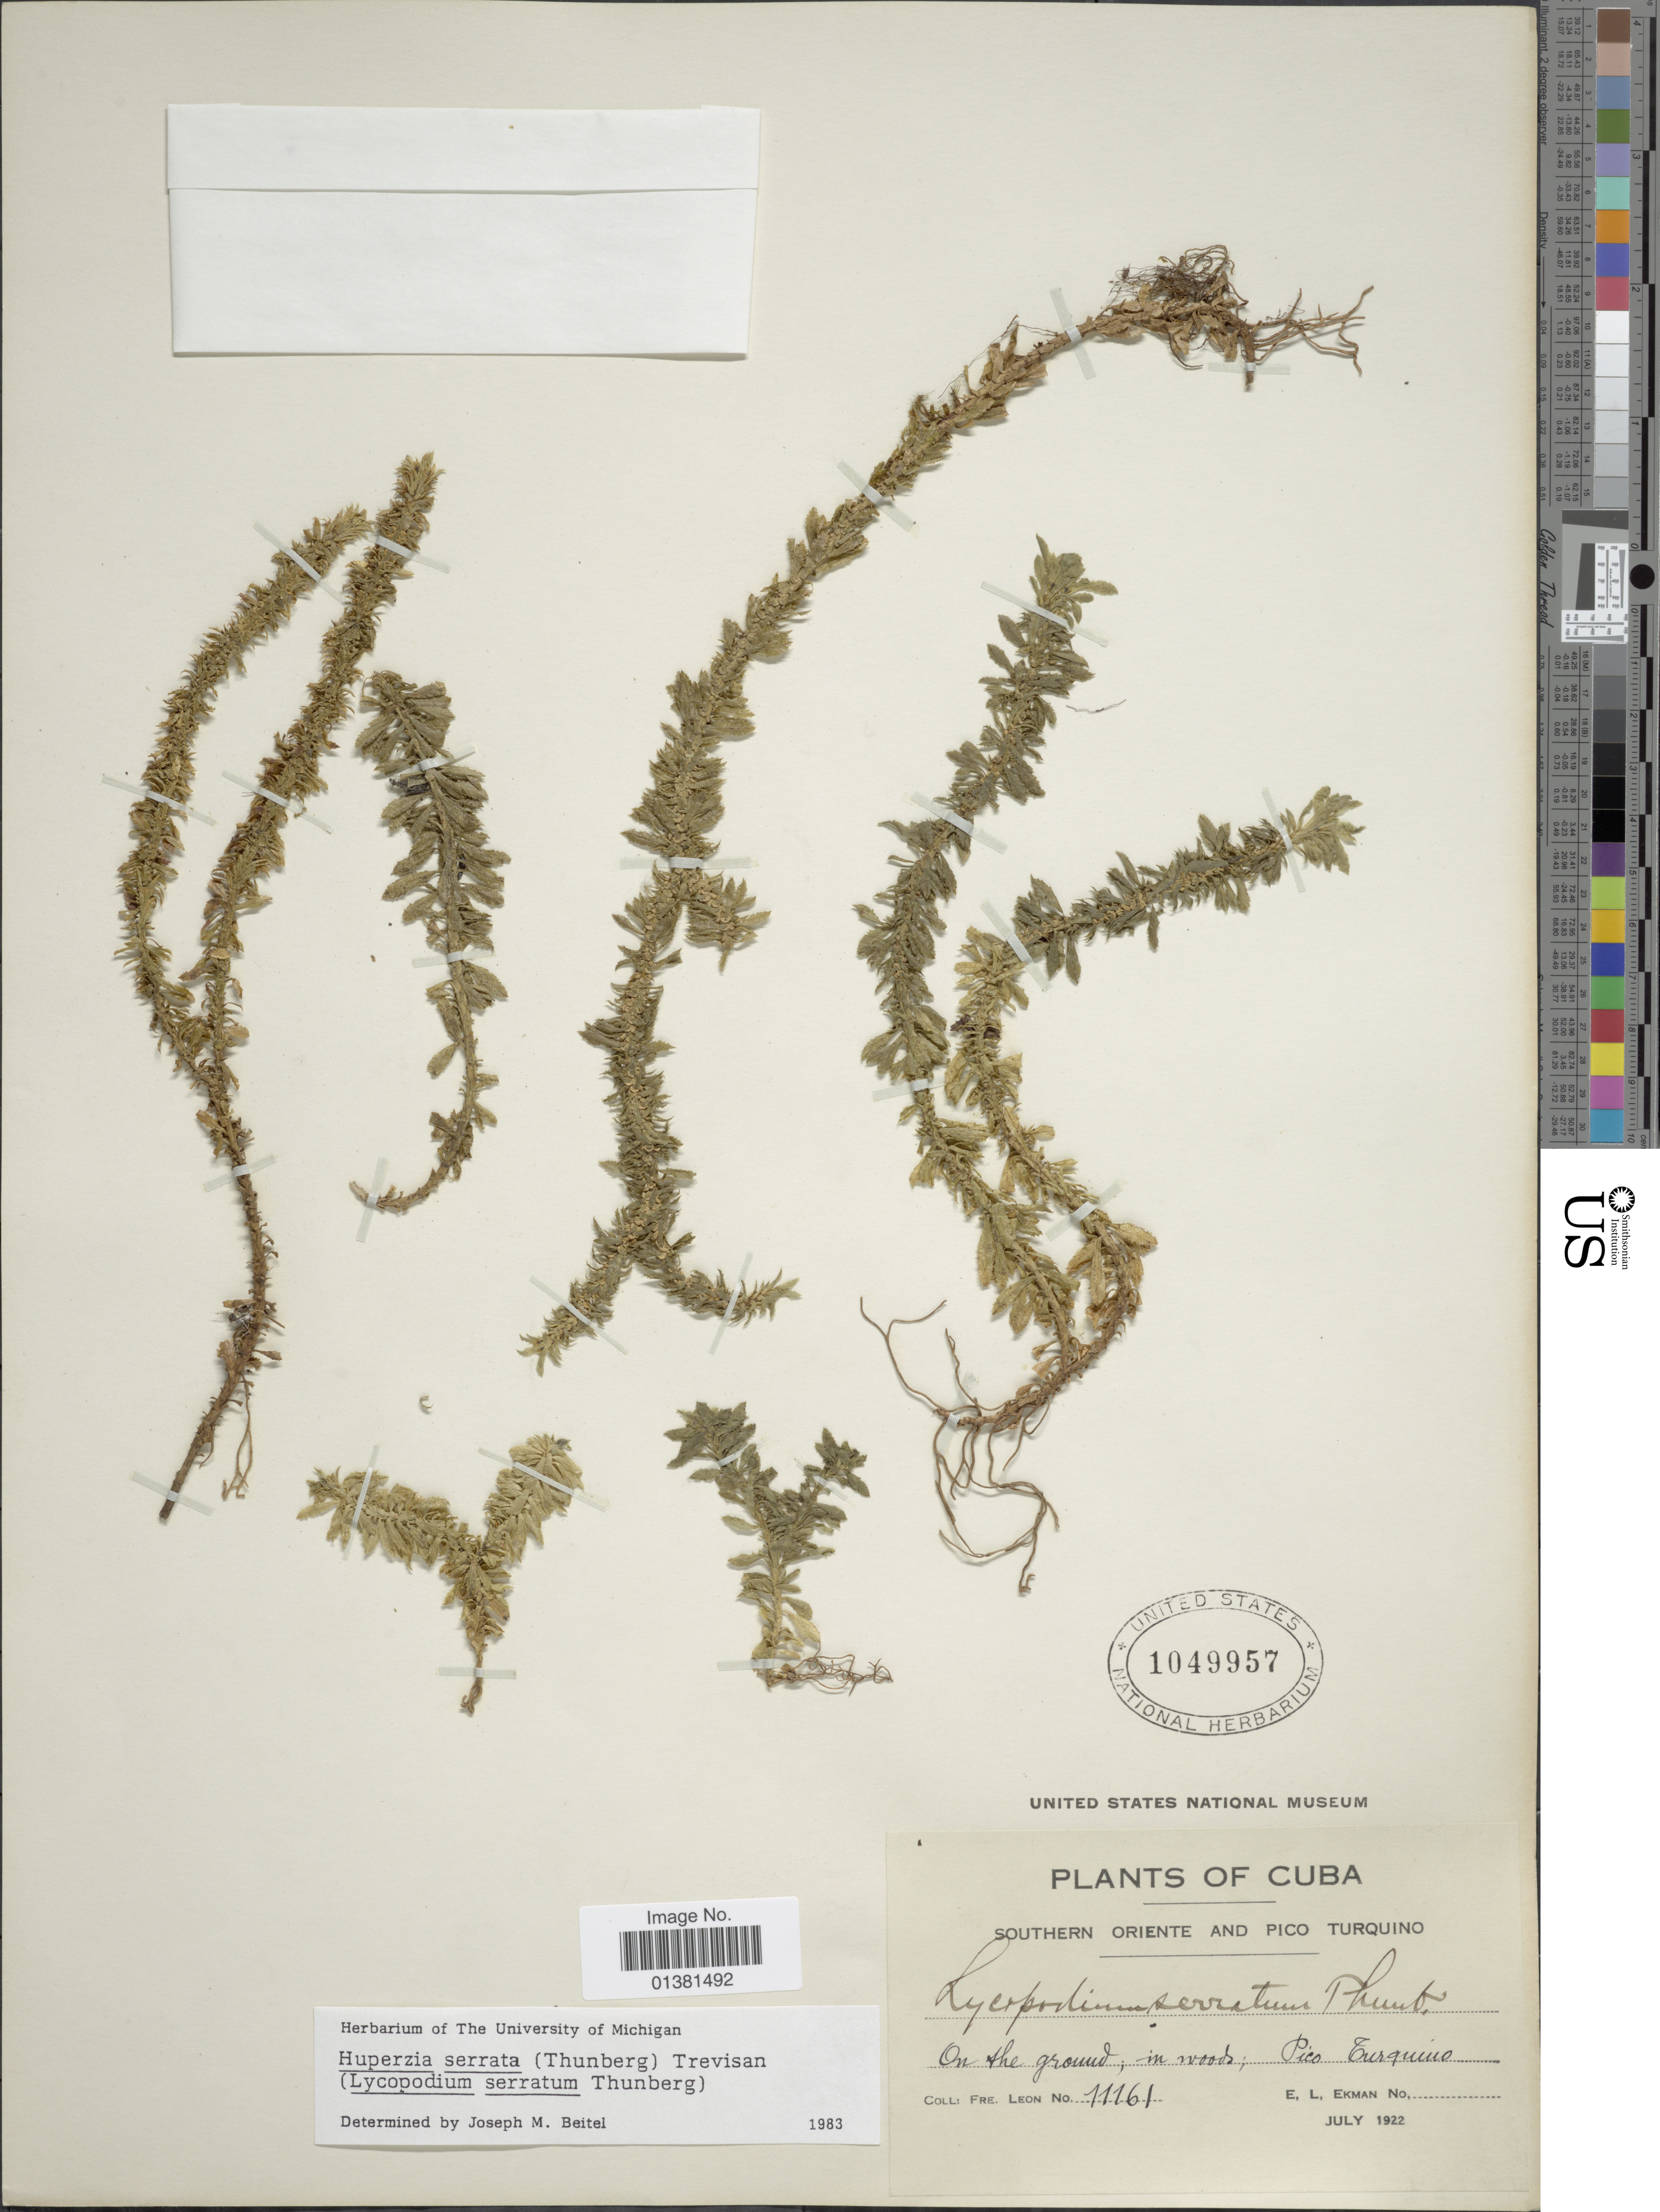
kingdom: Plantae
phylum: Tracheophyta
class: Lycopodiopsida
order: Lycopodiales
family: Lycopodiaceae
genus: Huperzia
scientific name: Huperzia serrata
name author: (Thunb.) Trevis.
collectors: F. Leon & E. L. Ekman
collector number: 11161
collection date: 1922-07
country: Cuba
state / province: Oriente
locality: Southern Oriente and Pico Turquino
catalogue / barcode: US 1049957